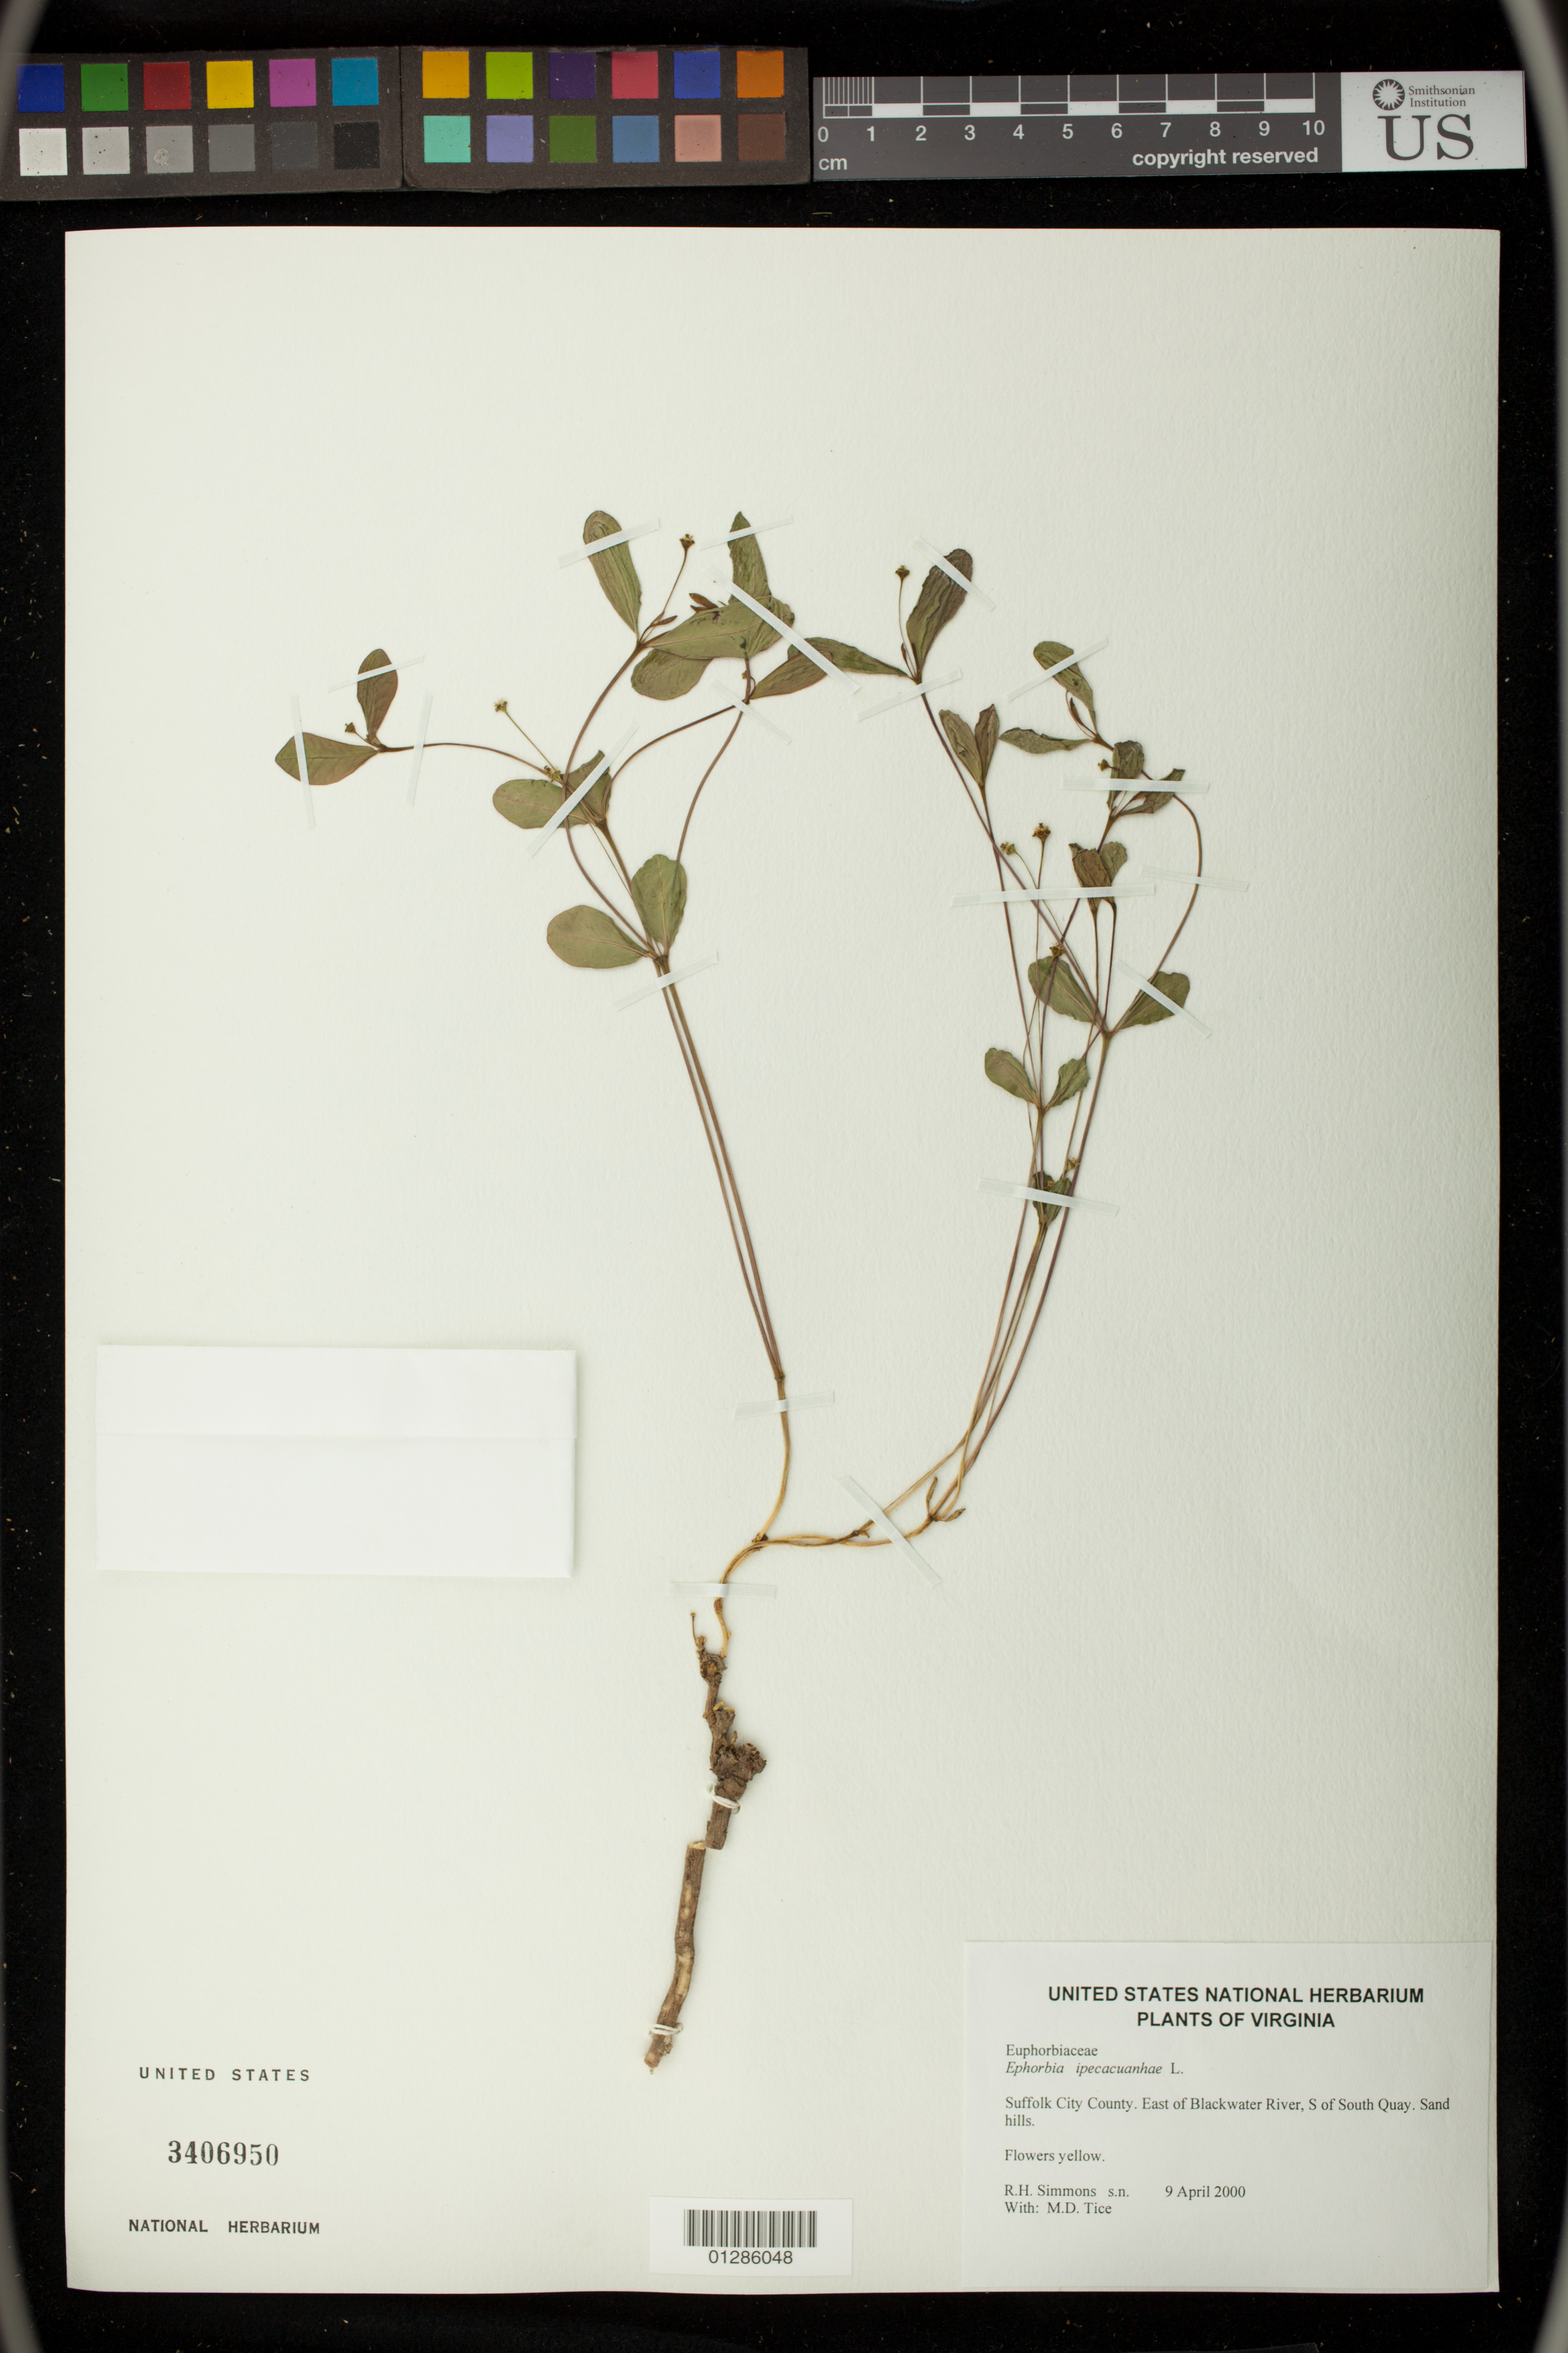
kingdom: Plantae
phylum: Tracheophyta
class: Magnoliopsida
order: Malpighiales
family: Euphorbiaceae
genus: Euphorbia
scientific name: Euphorbia ipecacuanhae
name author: L.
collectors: R. H. Simmons & M. Tice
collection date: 2000-04-09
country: United States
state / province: Virginia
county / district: City of Suffolk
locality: East of Blackwater River, S of South Quay.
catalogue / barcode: US 3406950